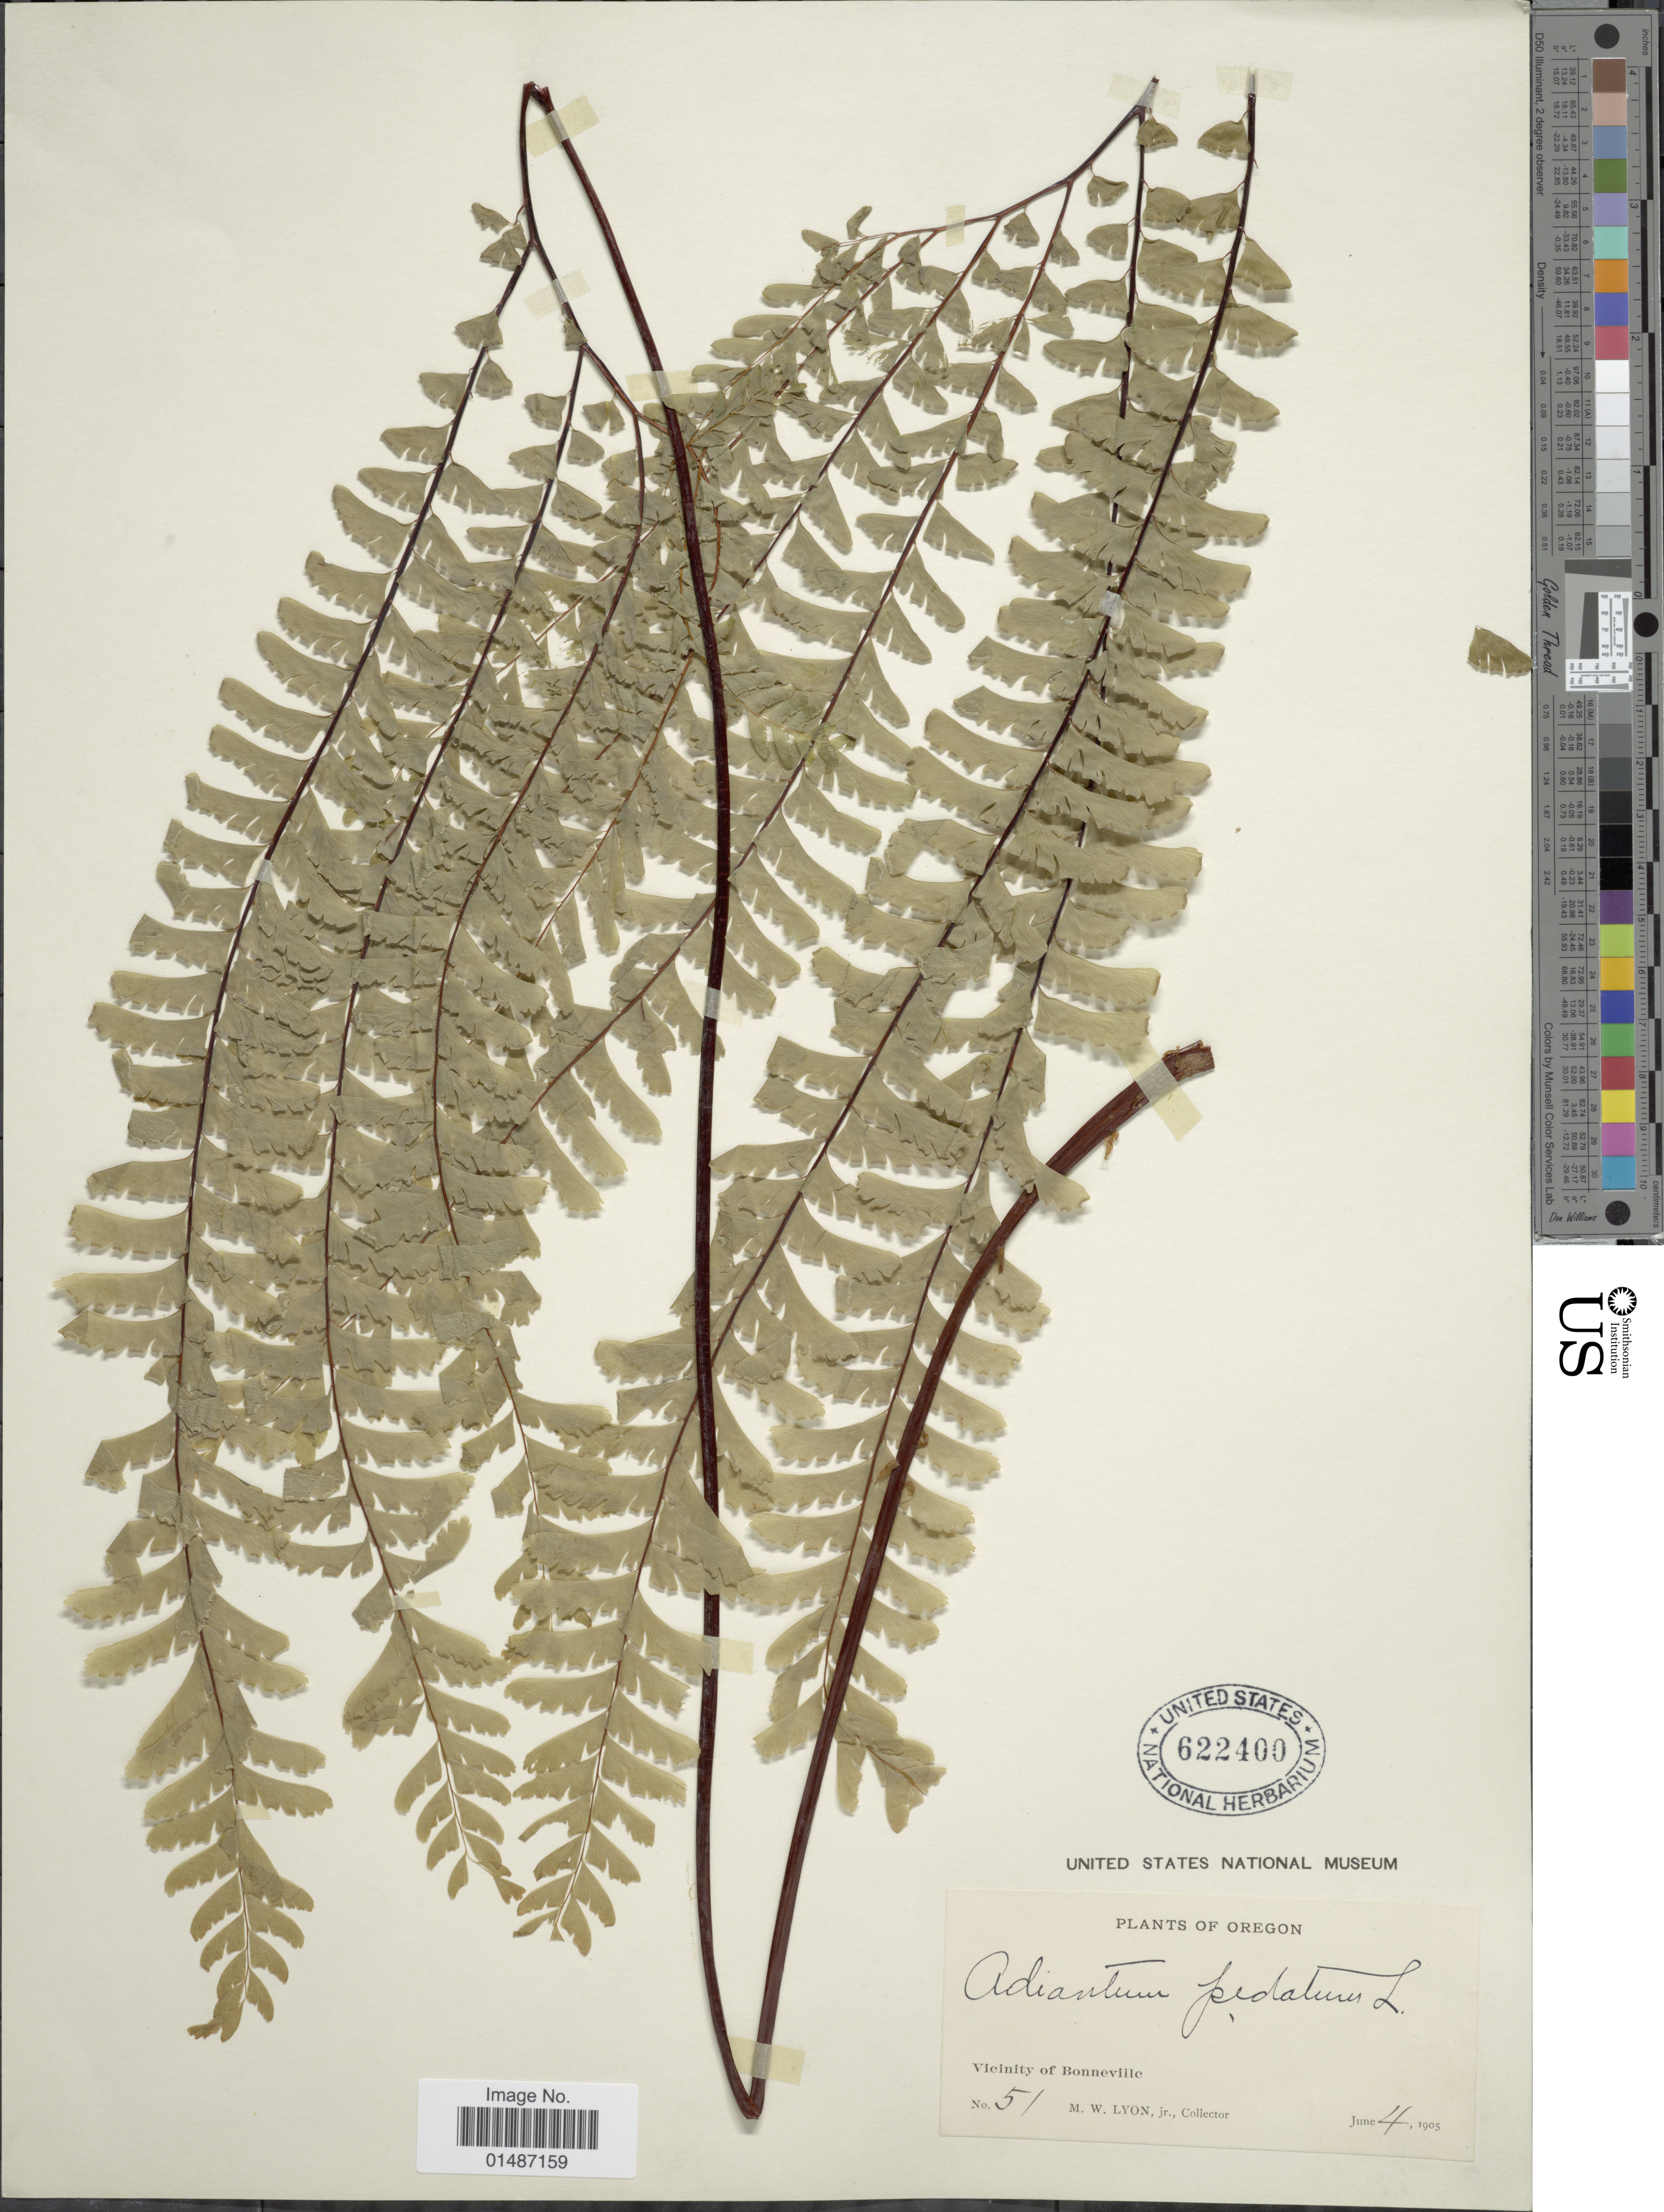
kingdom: Plantae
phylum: Tracheophyta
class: Polypodiopsida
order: Polypodiales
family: Pteridaceae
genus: Adiantum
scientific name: Adiantum pedatum subsp. aleuticum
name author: (Rupr.) Calder & Roy L. Taylor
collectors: M. W. Lyon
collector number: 51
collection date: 1905-06-04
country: United States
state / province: Oregon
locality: Vicinity of Bonneville.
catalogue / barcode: US 622400